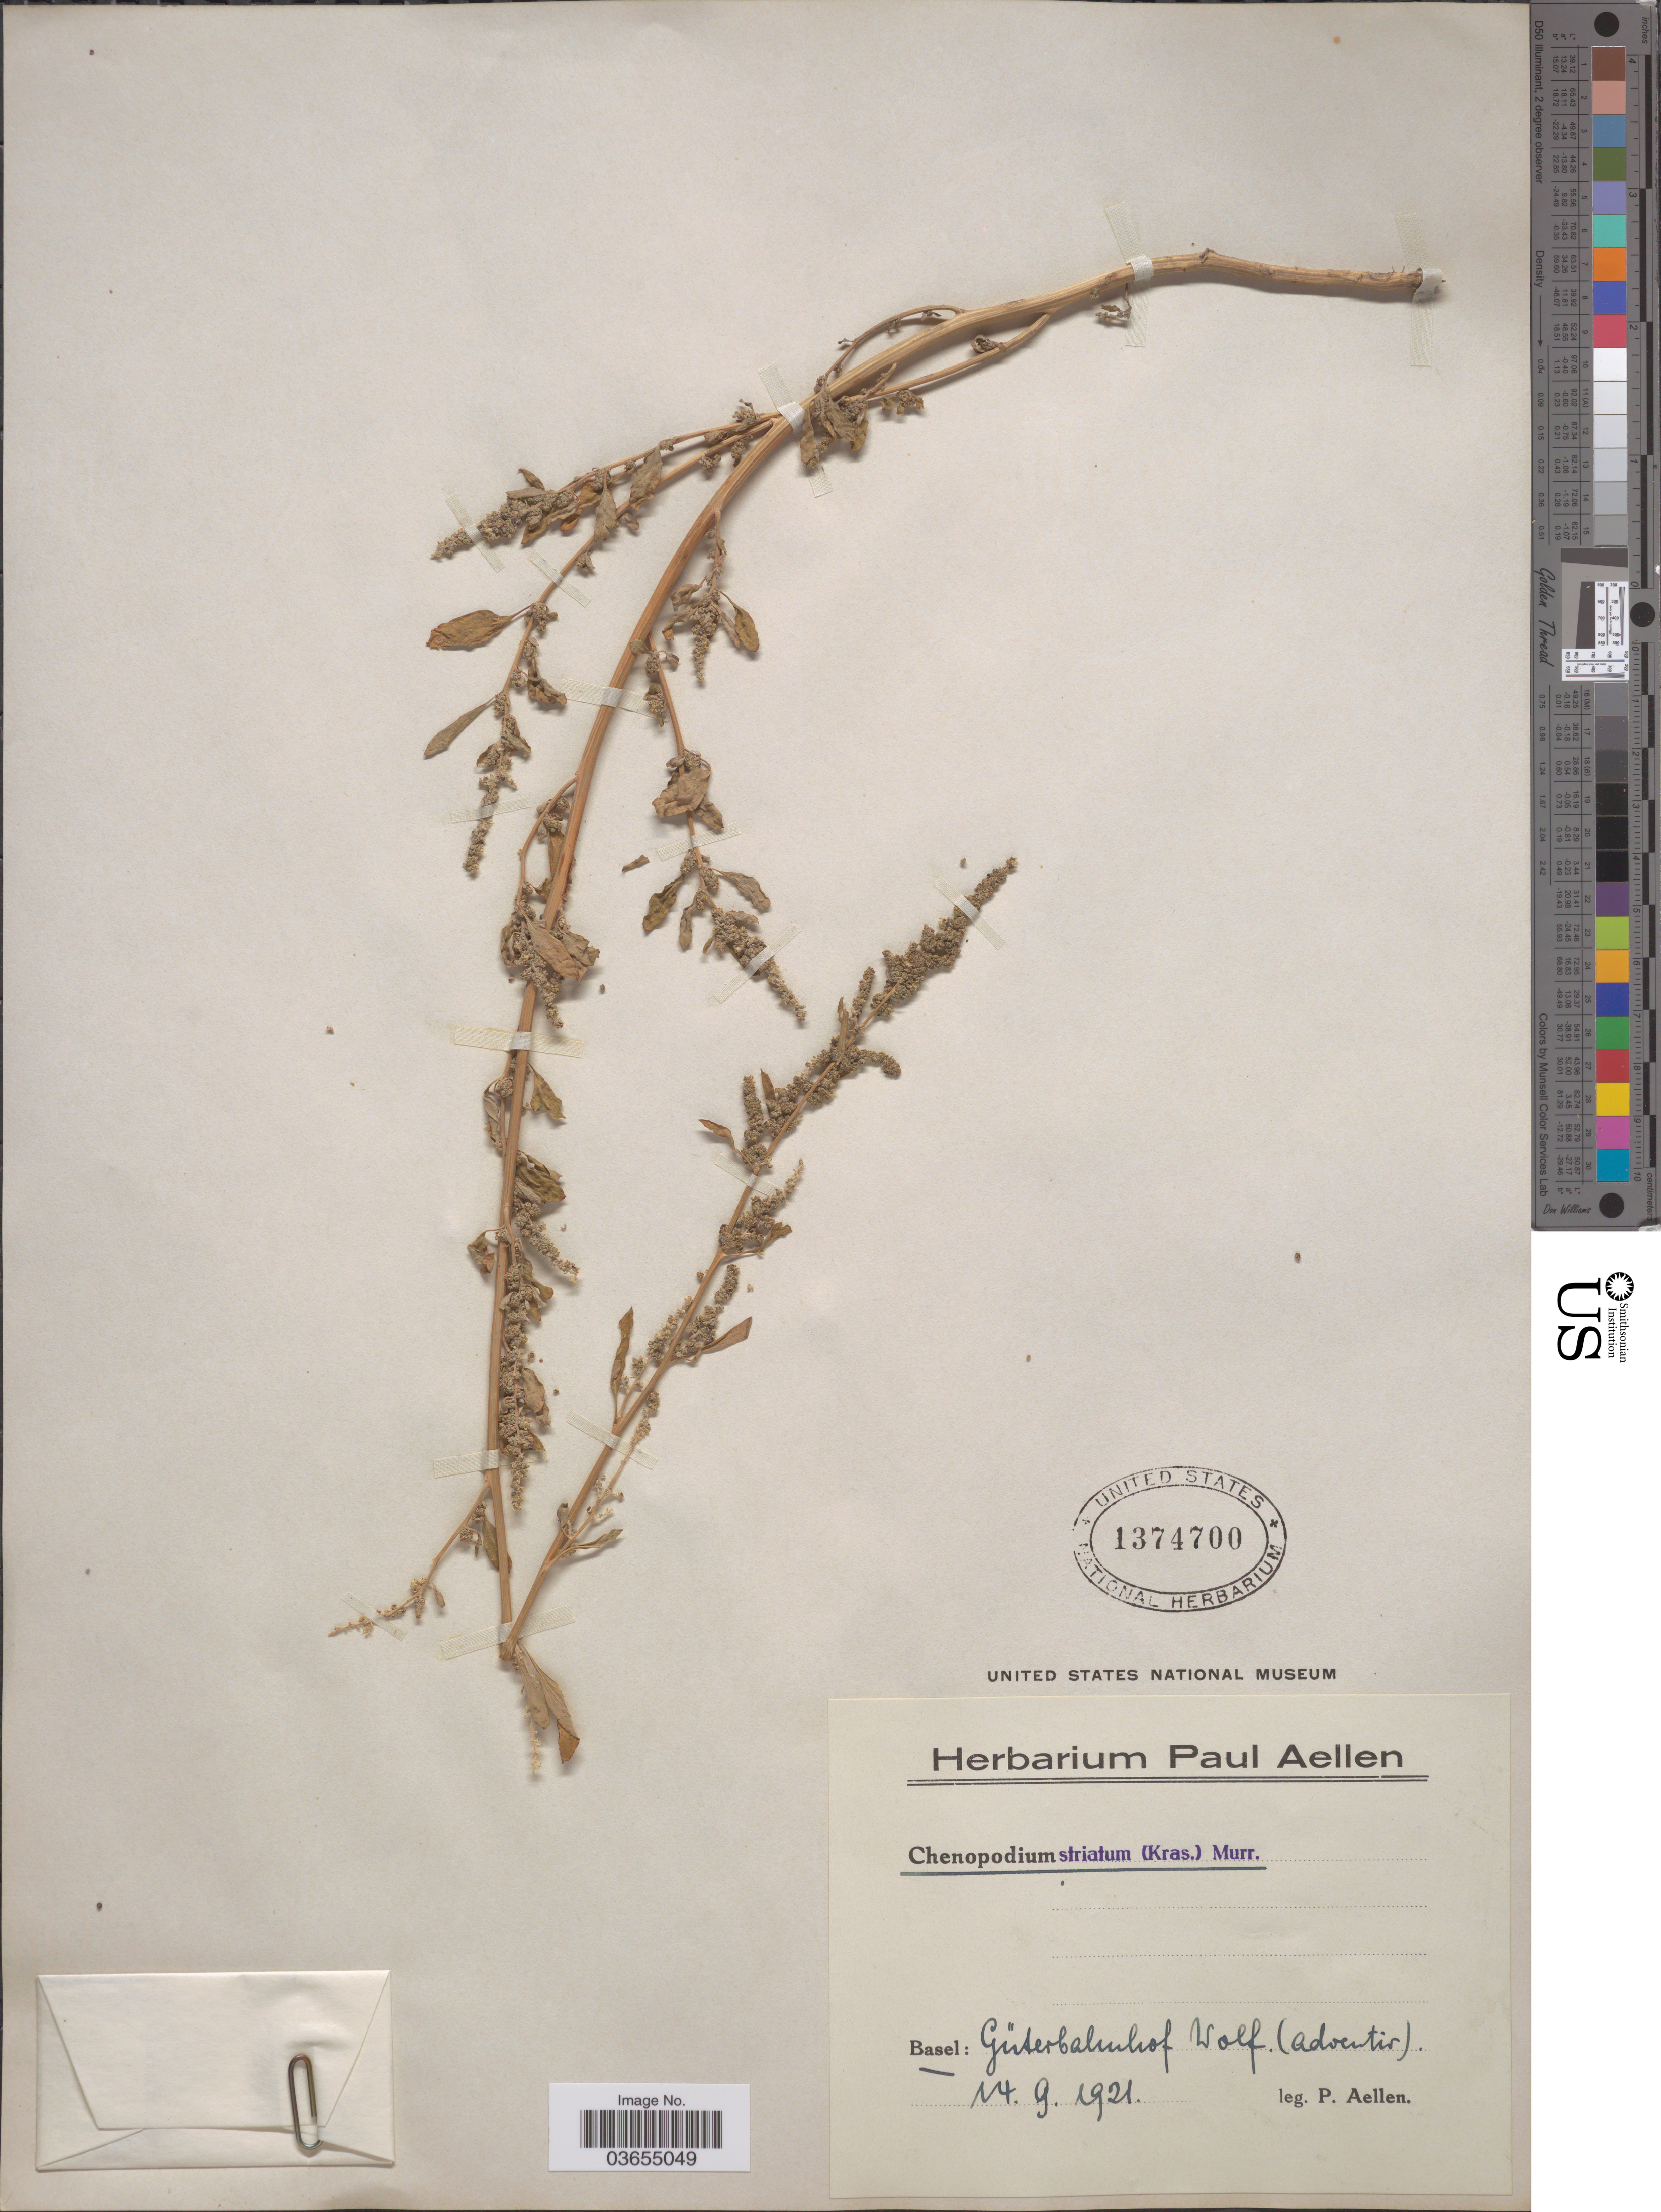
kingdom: Plantae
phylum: Tracheophyta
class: Magnoliopsida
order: Caryophyllales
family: Amaranthaceae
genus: Chenopodium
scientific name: Chenopodium striatum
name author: (Krasan) Murr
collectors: P. Aellen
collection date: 1921-09-14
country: Switzerland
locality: Basel: Güterbahnhof Wolf. (adventir).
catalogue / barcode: US 1374700